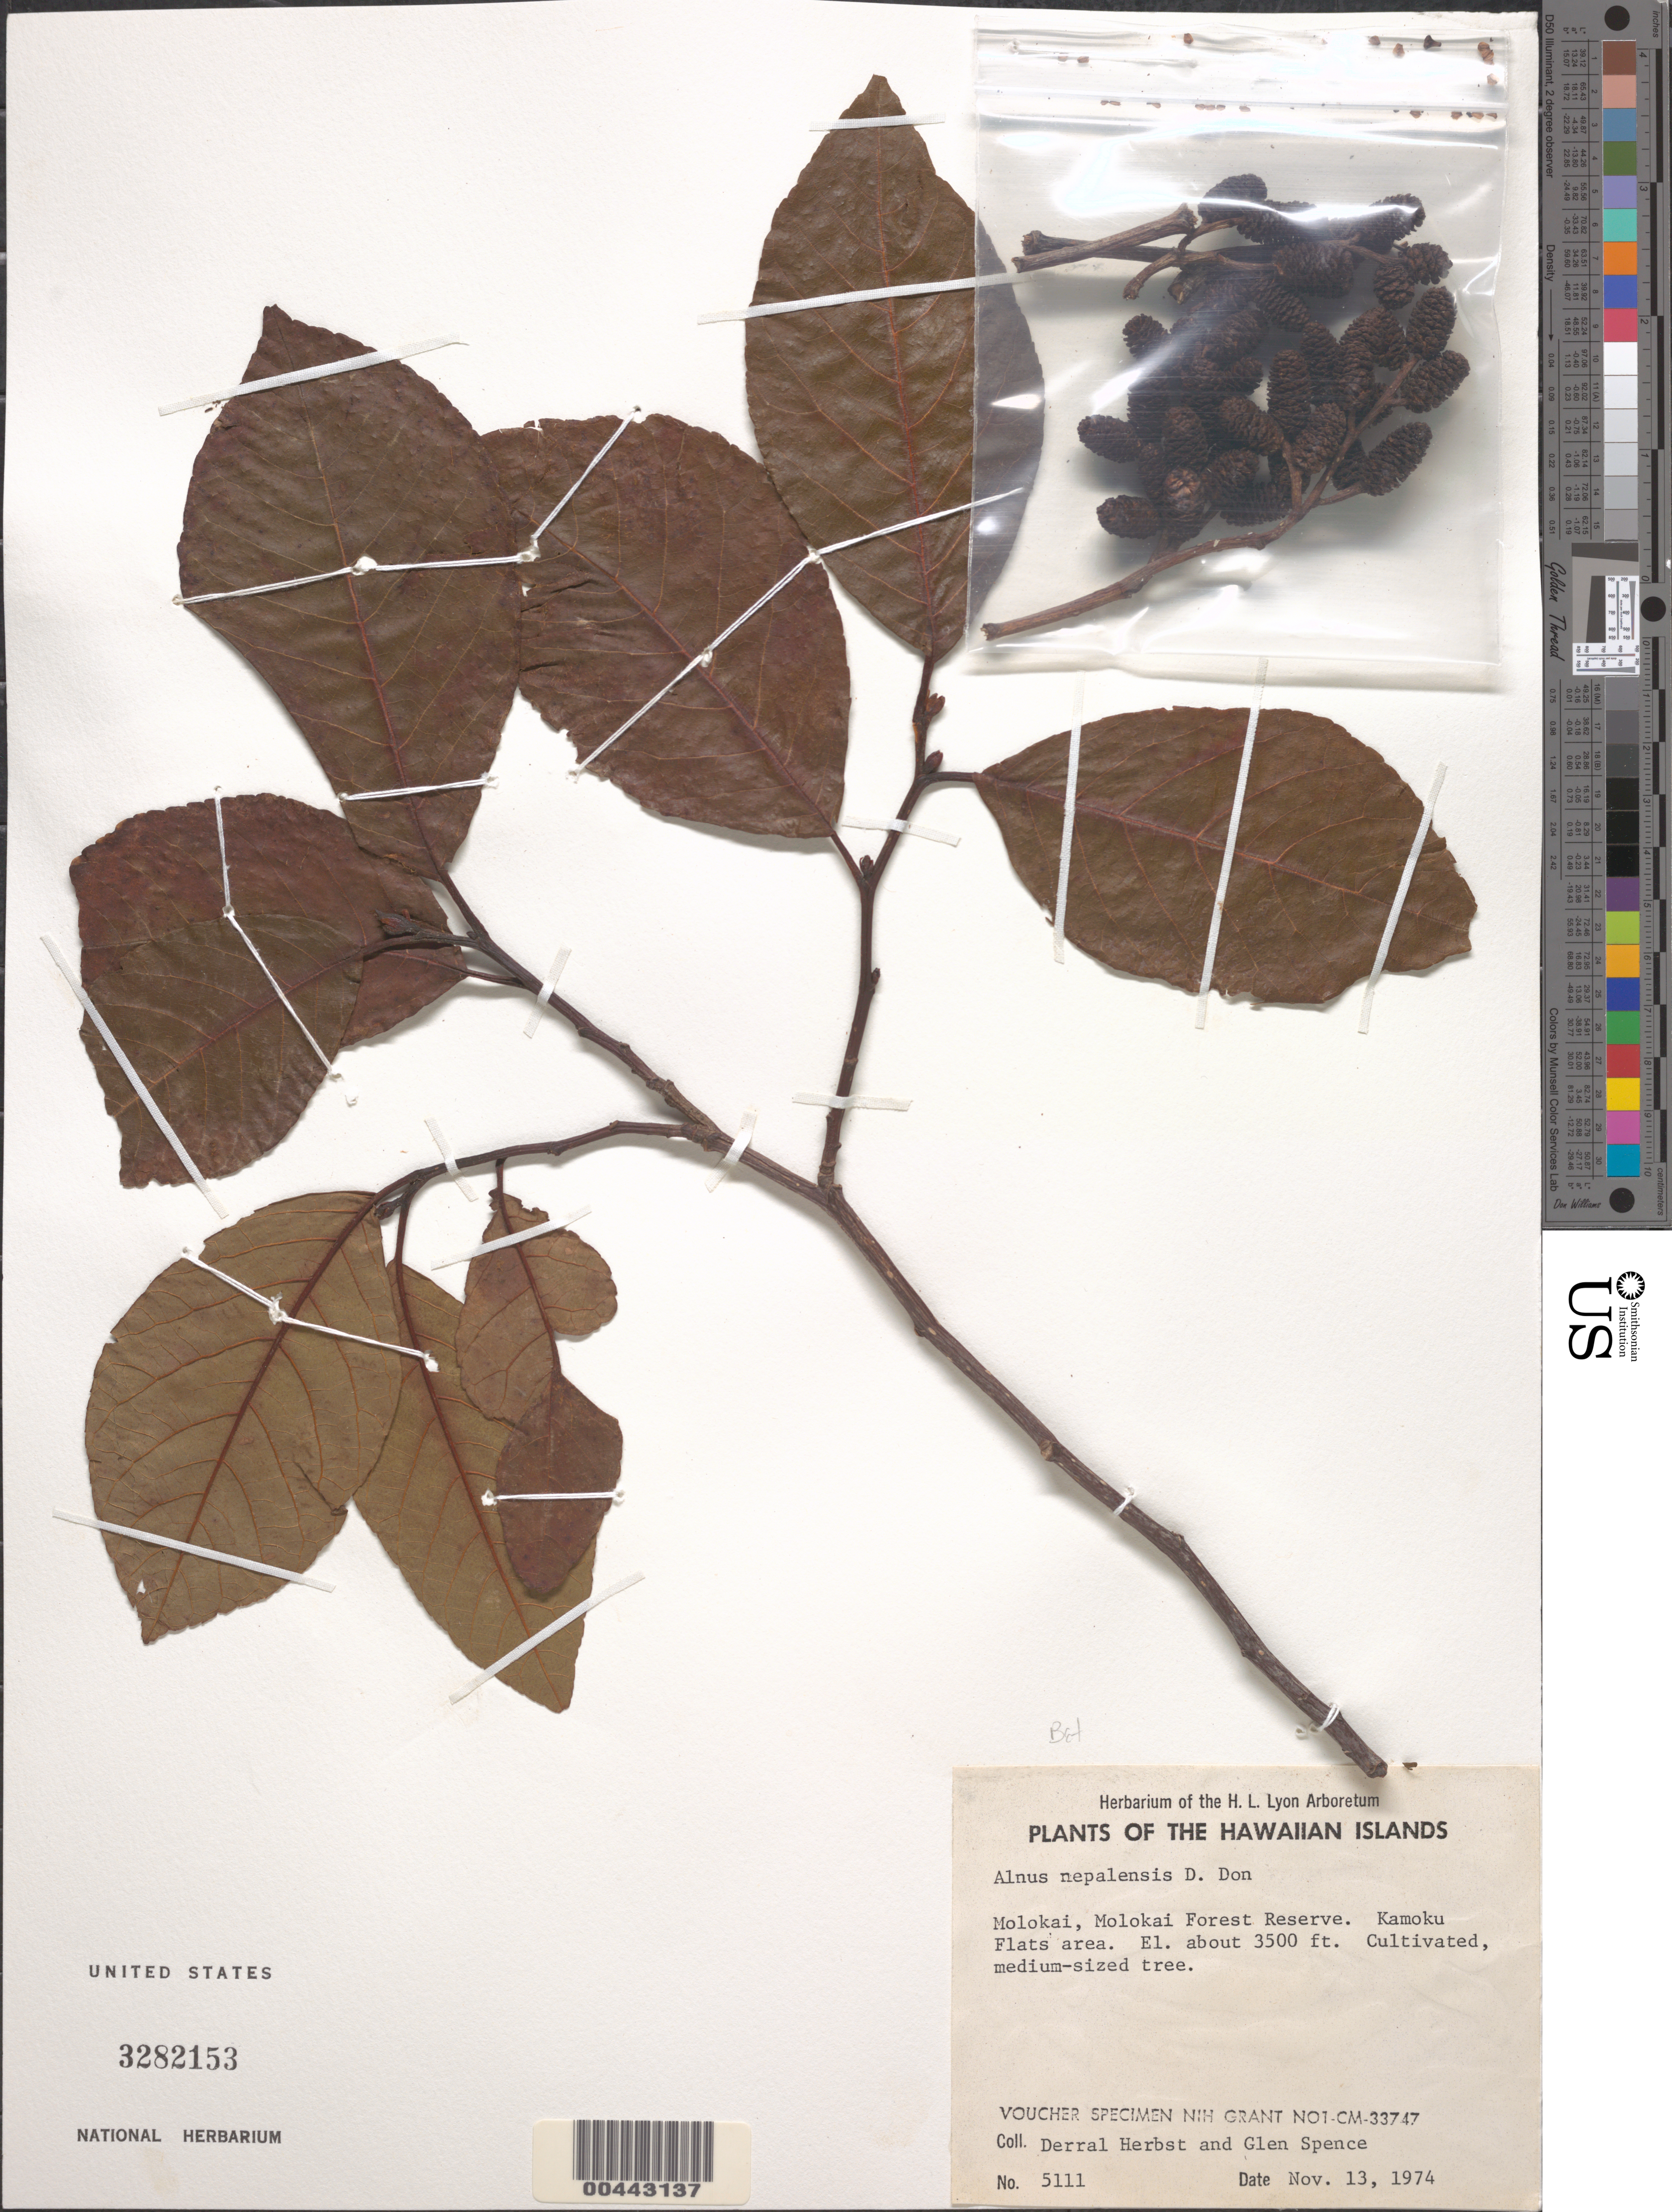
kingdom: Plantae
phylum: Tracheophyta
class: Magnoliopsida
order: Fagales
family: Betulaceae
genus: Alnus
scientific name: Alnus nepalensis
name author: D. Don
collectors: D. R. Herbst & G. Spence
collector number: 5111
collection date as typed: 13 Nov 1974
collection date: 1974-11-13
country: United States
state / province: Hawaii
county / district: Maui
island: Moloka'i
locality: Molokai Forest Reserve, Kamoku Flats area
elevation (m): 1067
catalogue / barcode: US 3282153